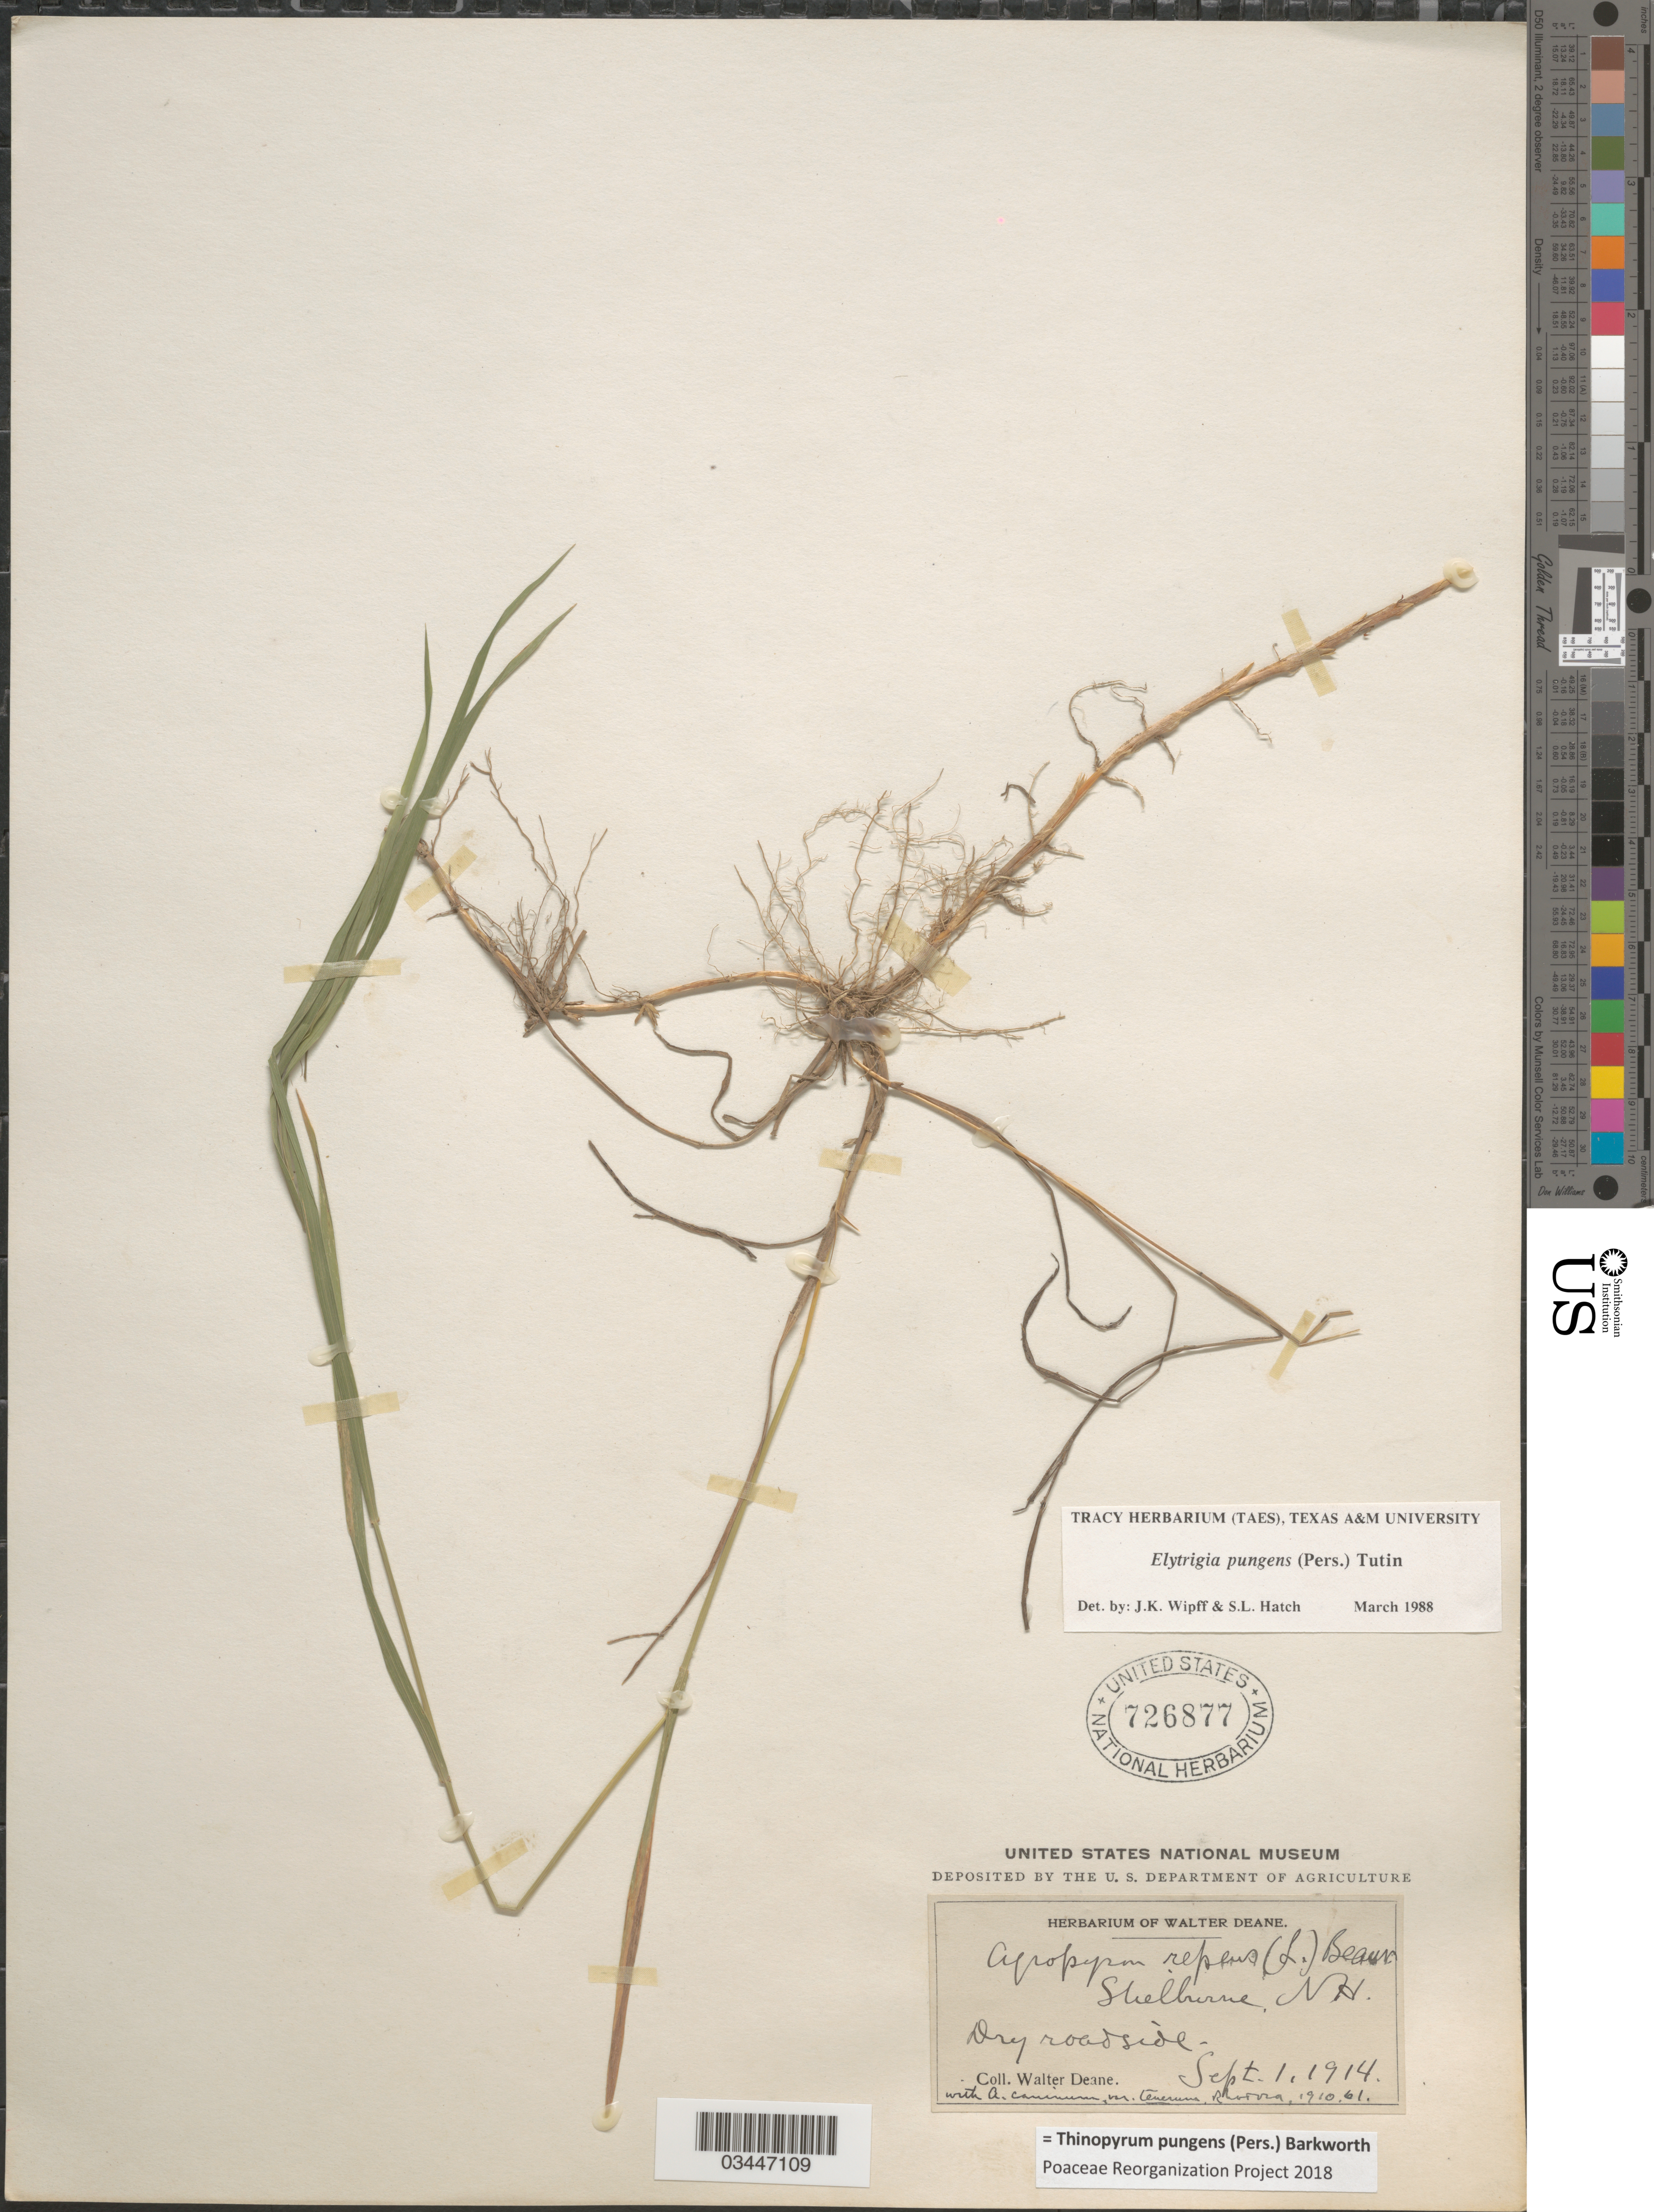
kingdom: Plantae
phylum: Tracheophyta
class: Liliopsida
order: Poales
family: Poaceae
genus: Thinopyrum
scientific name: Thinopyrum pungens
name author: (Pers.) Barkworth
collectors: W. Deane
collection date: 1914-09-01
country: United States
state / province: New Hampshire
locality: Shelburne. Dry roadside.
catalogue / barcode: US 726877